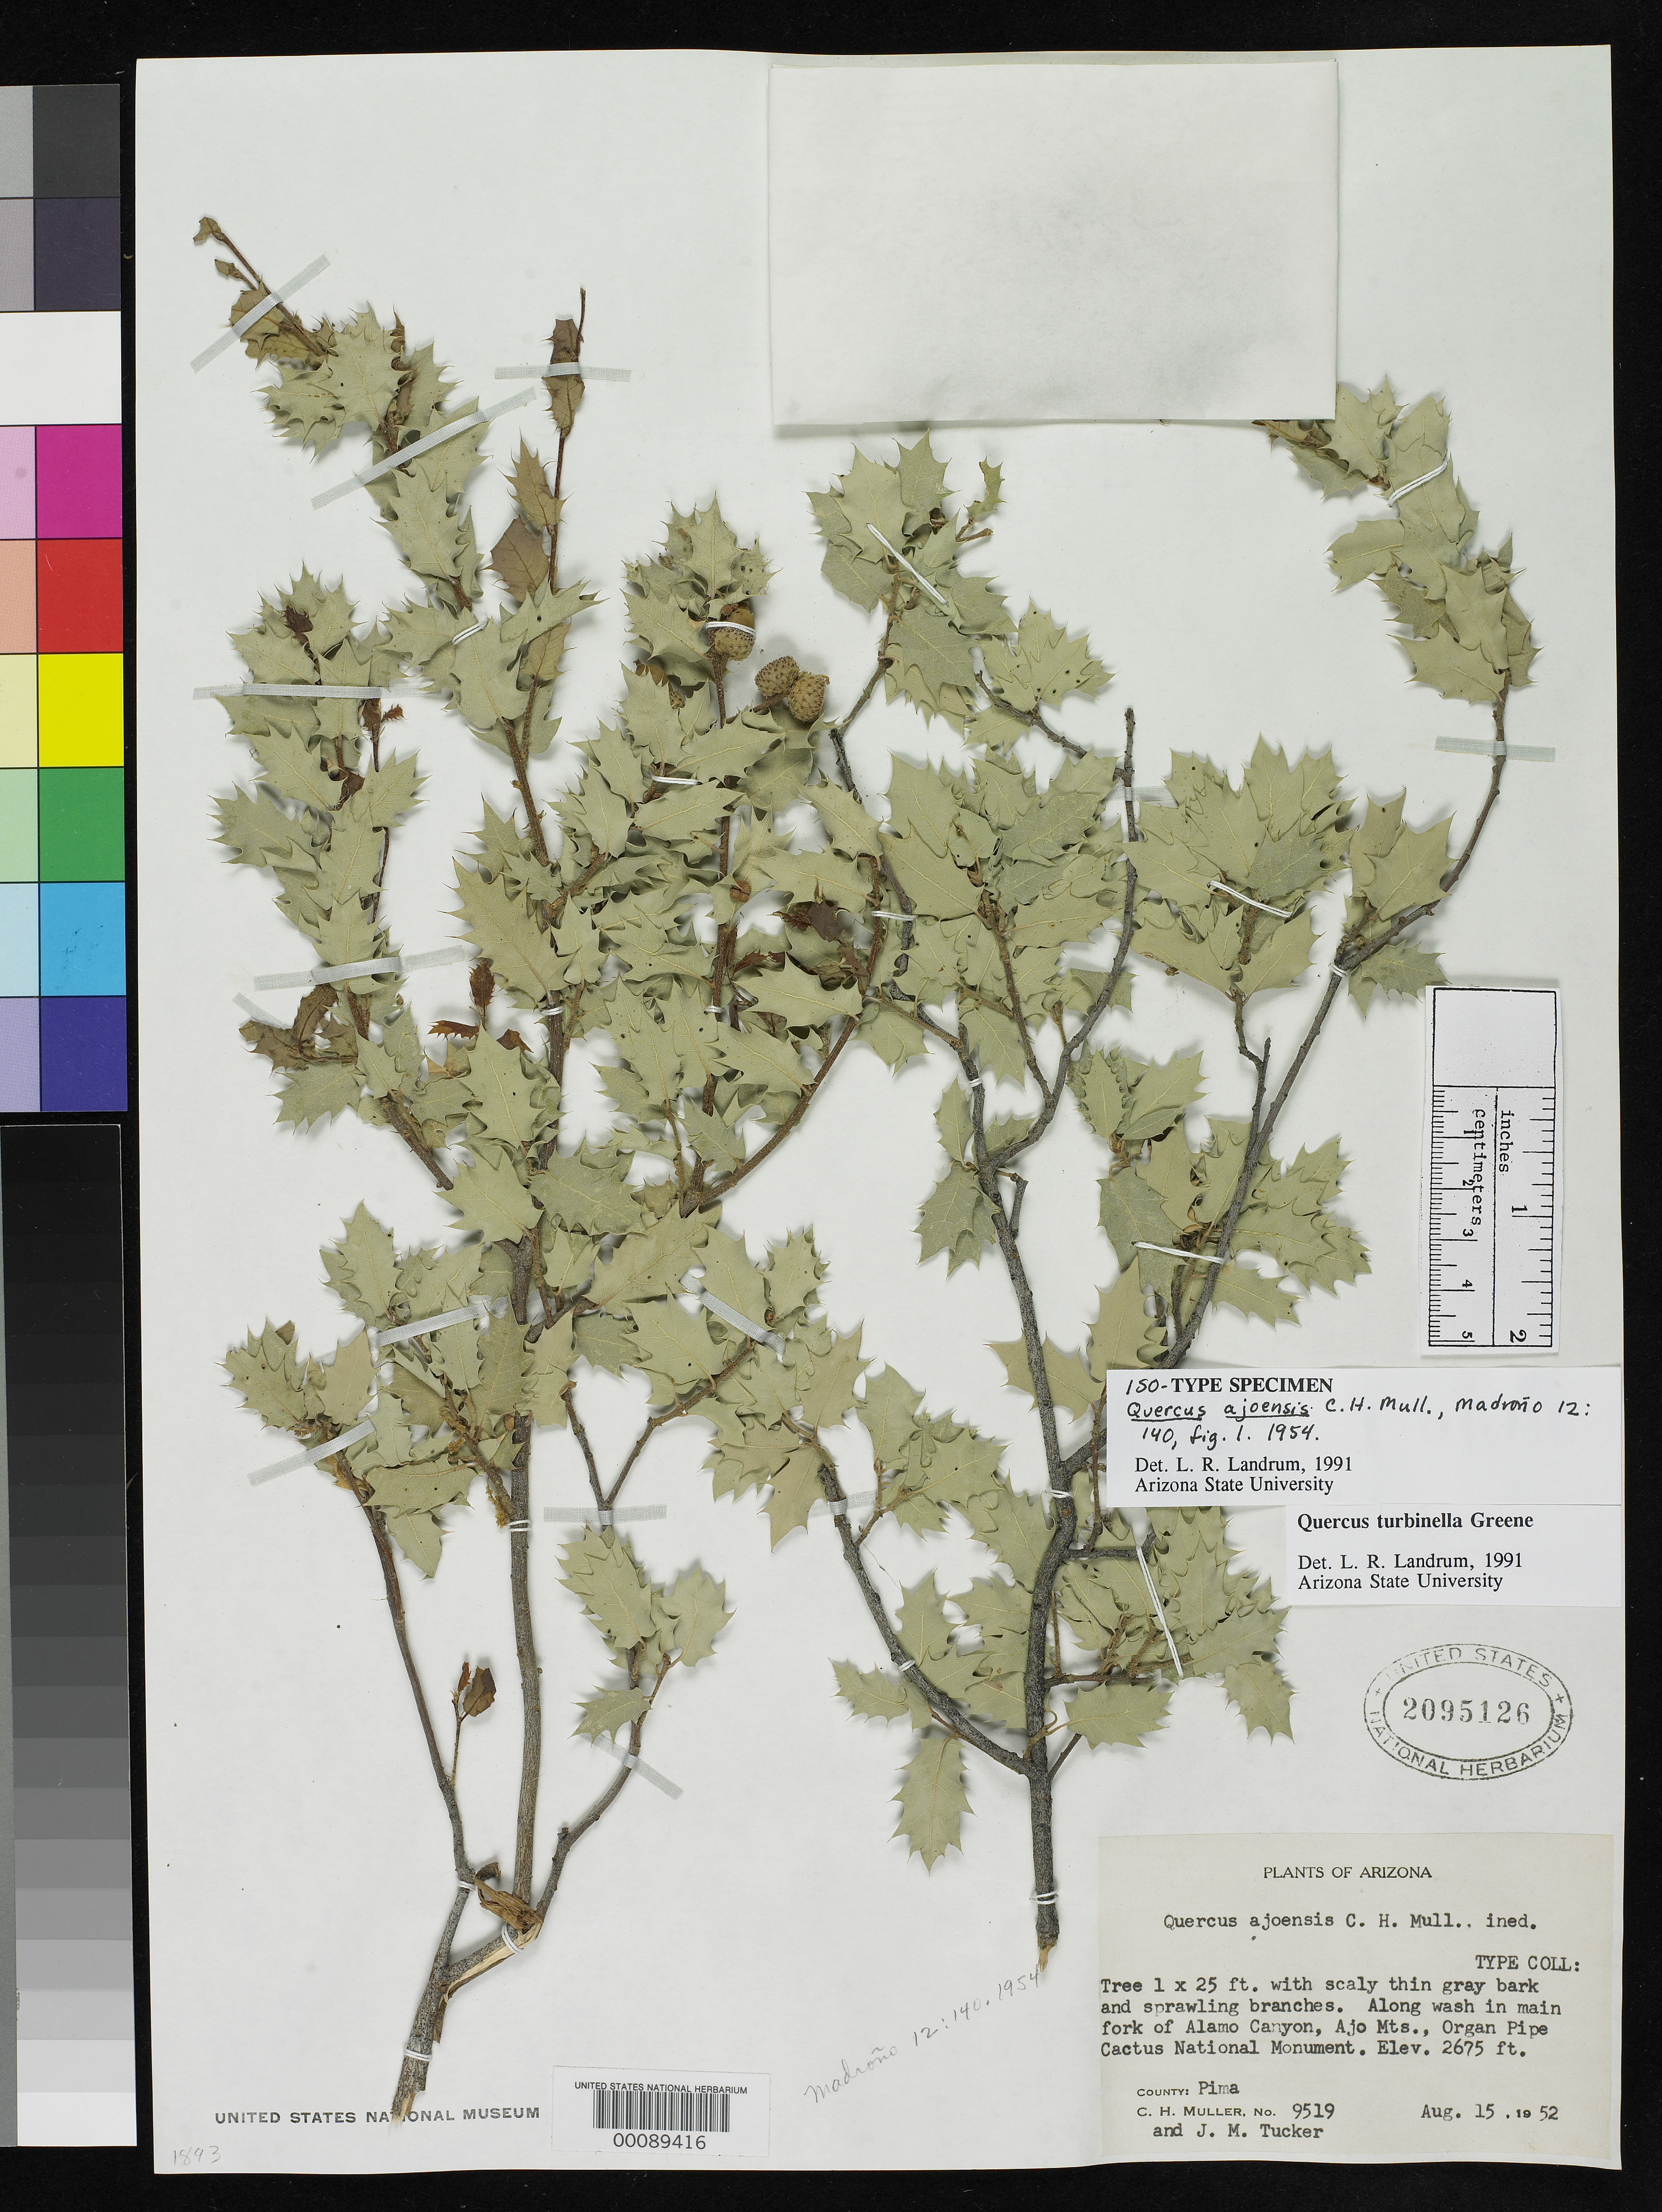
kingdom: Plantae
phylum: Tracheophyta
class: Magnoliopsida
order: Fagales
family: Fagaceae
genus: Quercus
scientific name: Quercus ajoensis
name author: C.H. Mull.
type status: Type Collection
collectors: C. H. Muller & J. M. Tucker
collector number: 9519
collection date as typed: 15 Aug 1952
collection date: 1952-08-15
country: United States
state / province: Arizona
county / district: Pima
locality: Main fork of Alamo Canyon, Ajo Mountains, Organ Pipe Cactus National Monument.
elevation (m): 815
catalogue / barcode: US 2095126